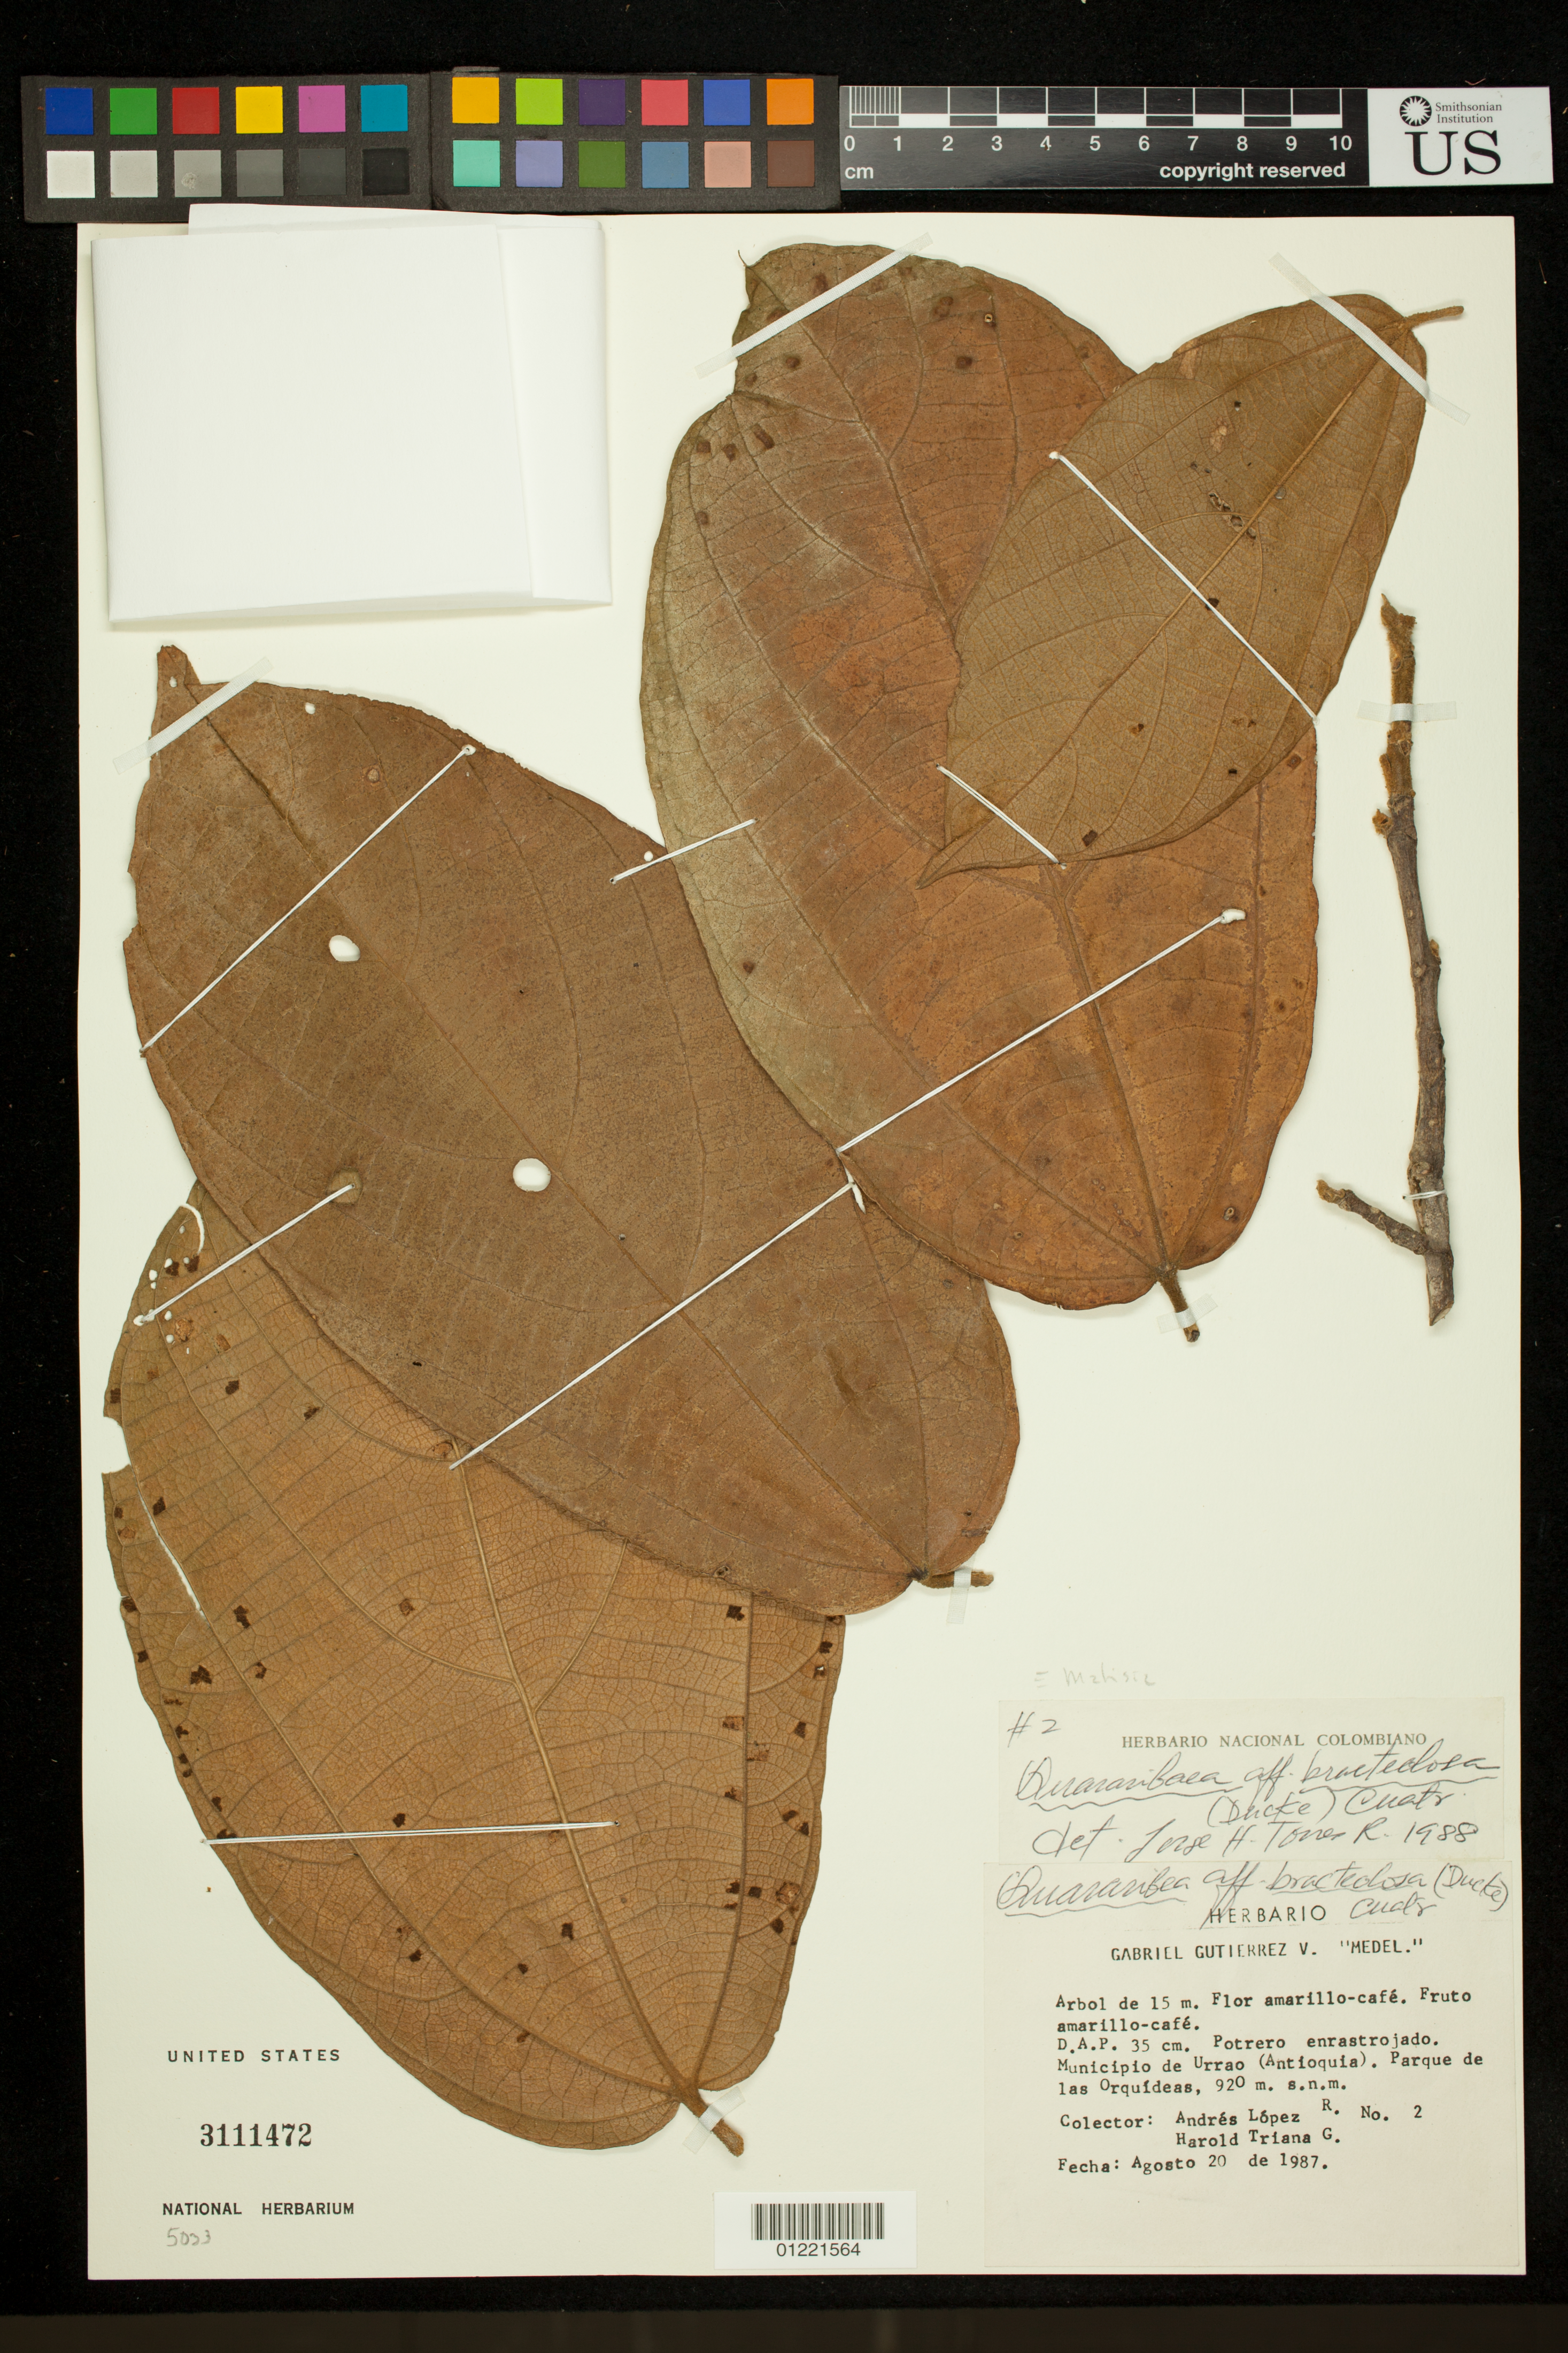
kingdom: Plantae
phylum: Tracheophyta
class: Magnoliopsida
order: Malvales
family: Malvaceae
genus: Matisia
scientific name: Matisia bracteolosa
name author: Ducke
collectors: A. López R. & H. Triana G.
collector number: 2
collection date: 1987-08-20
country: Colombia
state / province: Antioquía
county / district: Urrao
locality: Parque de las Orquideas.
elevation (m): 920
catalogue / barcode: US 3111472